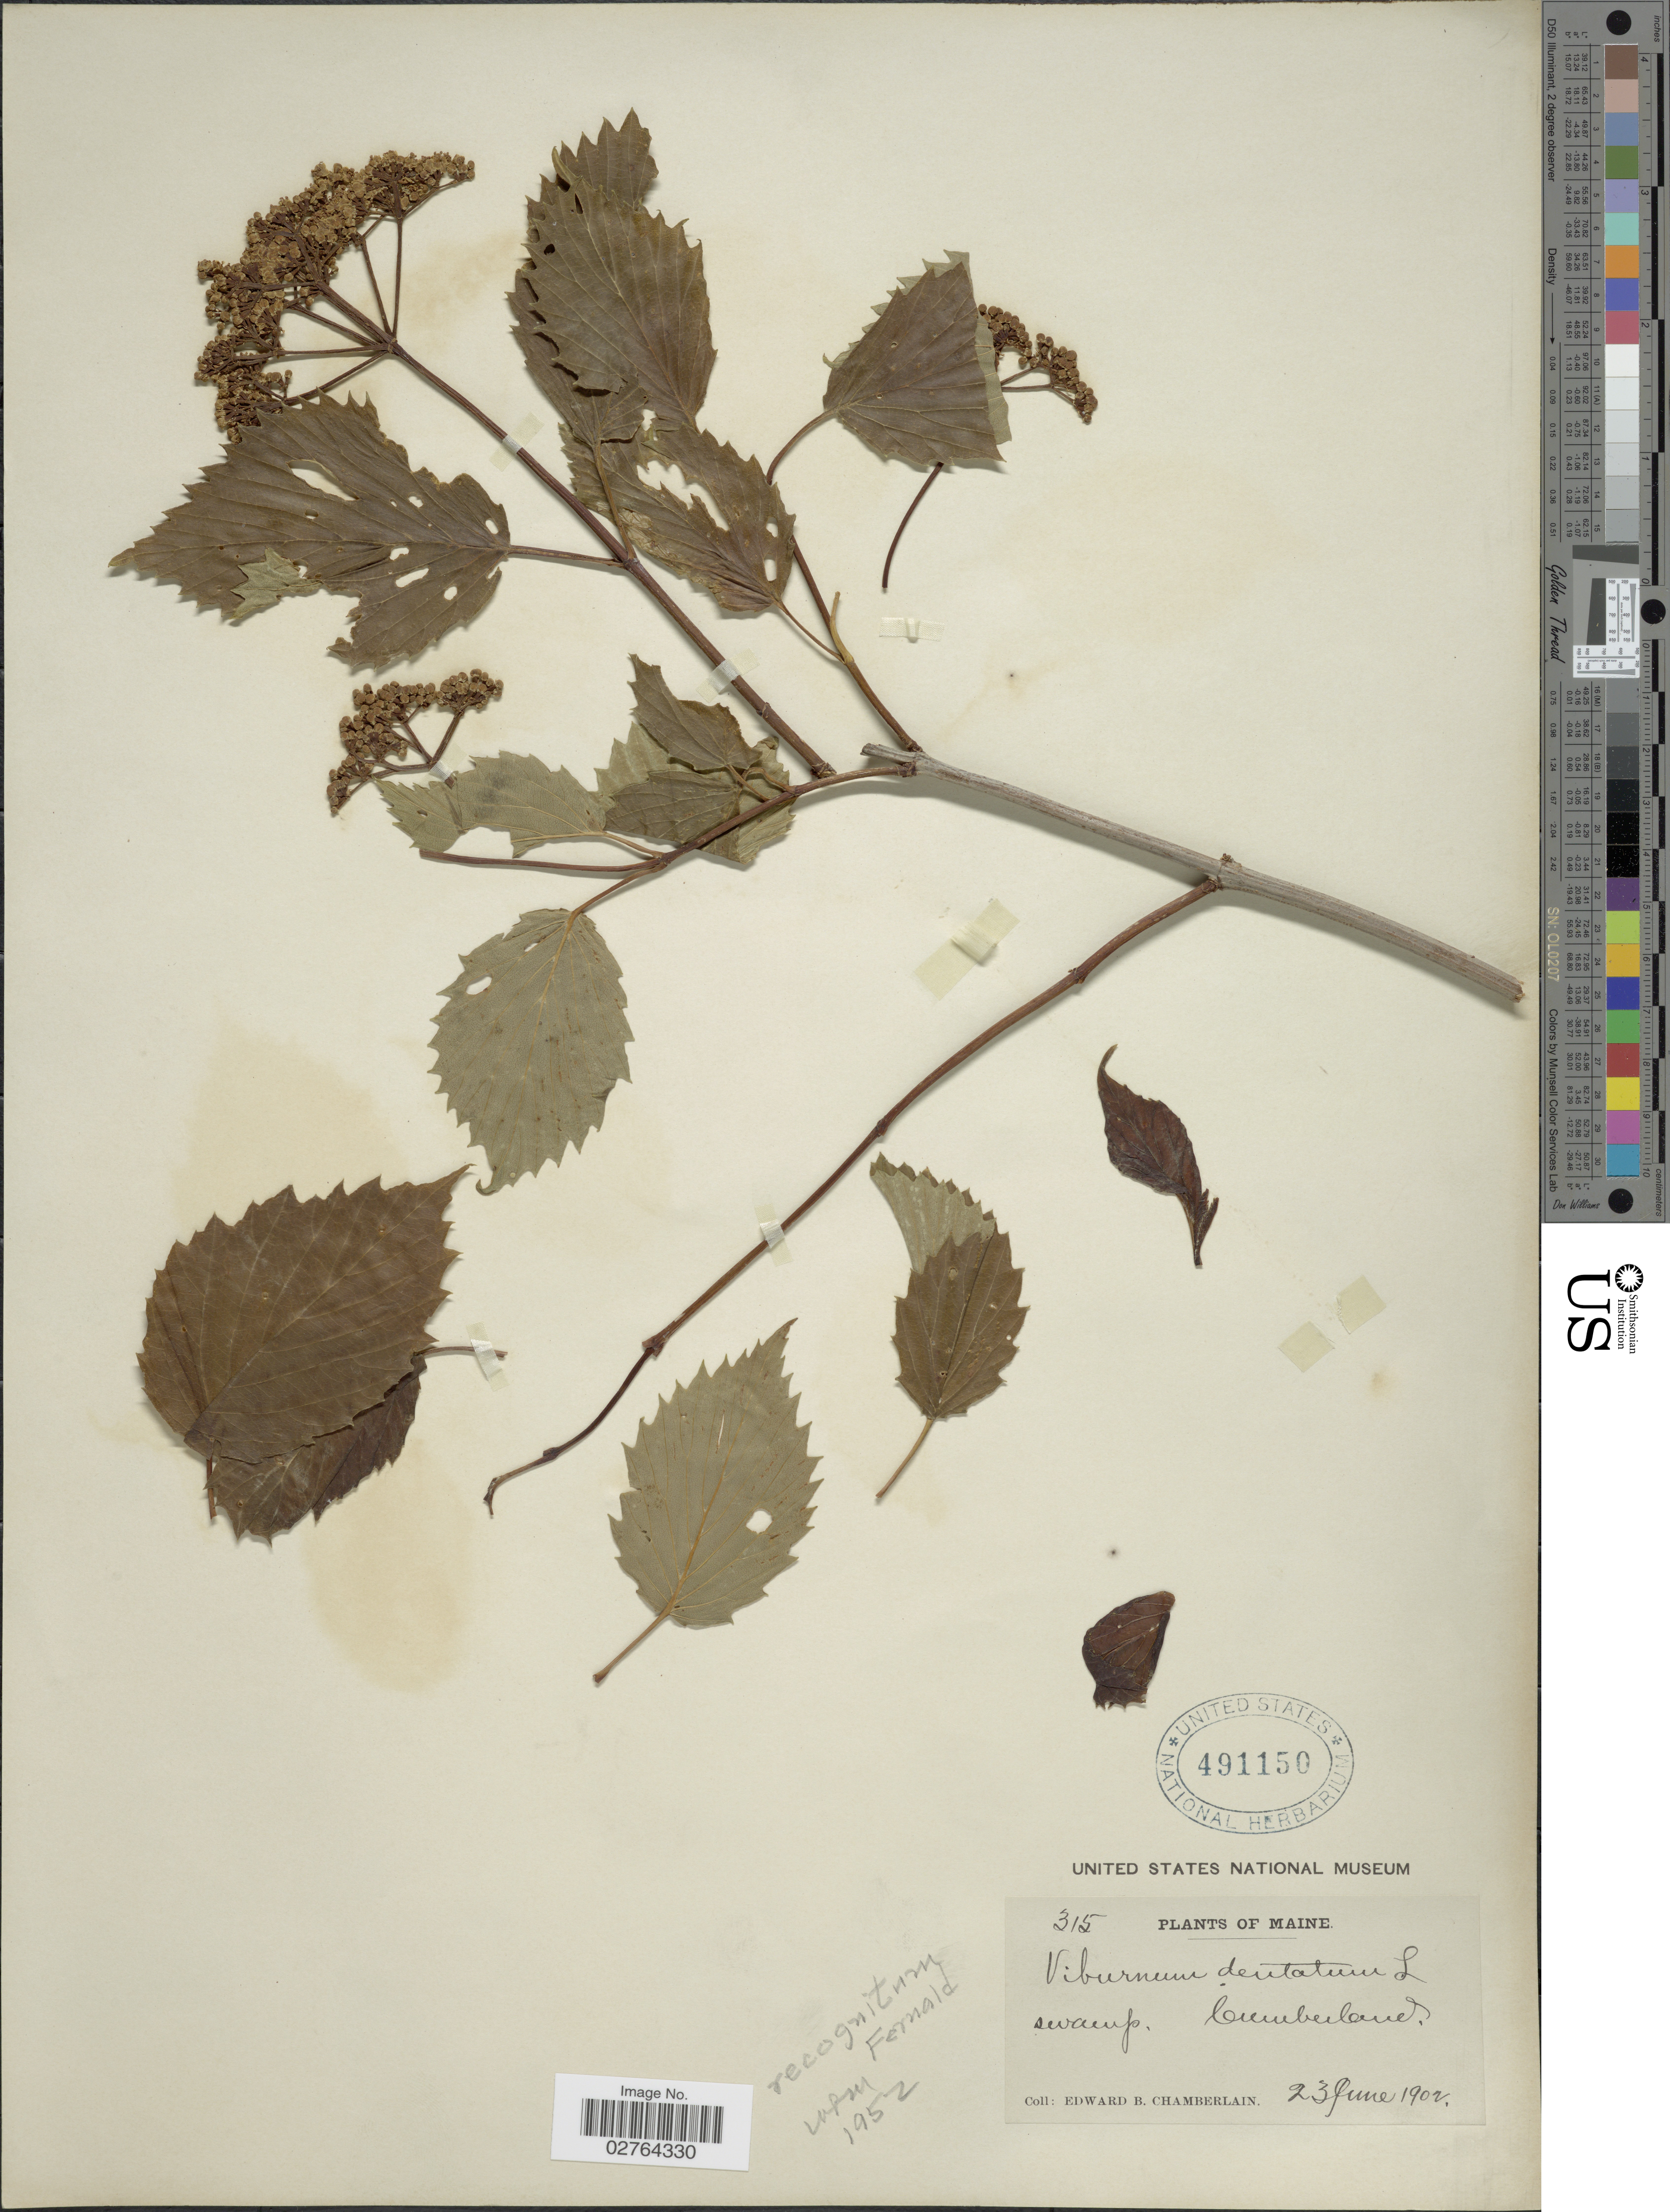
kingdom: Plantae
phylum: Tracheophyta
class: Magnoliopsida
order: Dipsacales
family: Viburnaceae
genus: Viburnum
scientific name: Viburnum recognitum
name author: Fernald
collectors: E. Chamberlain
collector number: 315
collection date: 1902-06-23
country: United States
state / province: Maine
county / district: Cumberland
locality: Cumberland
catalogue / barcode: US 491150